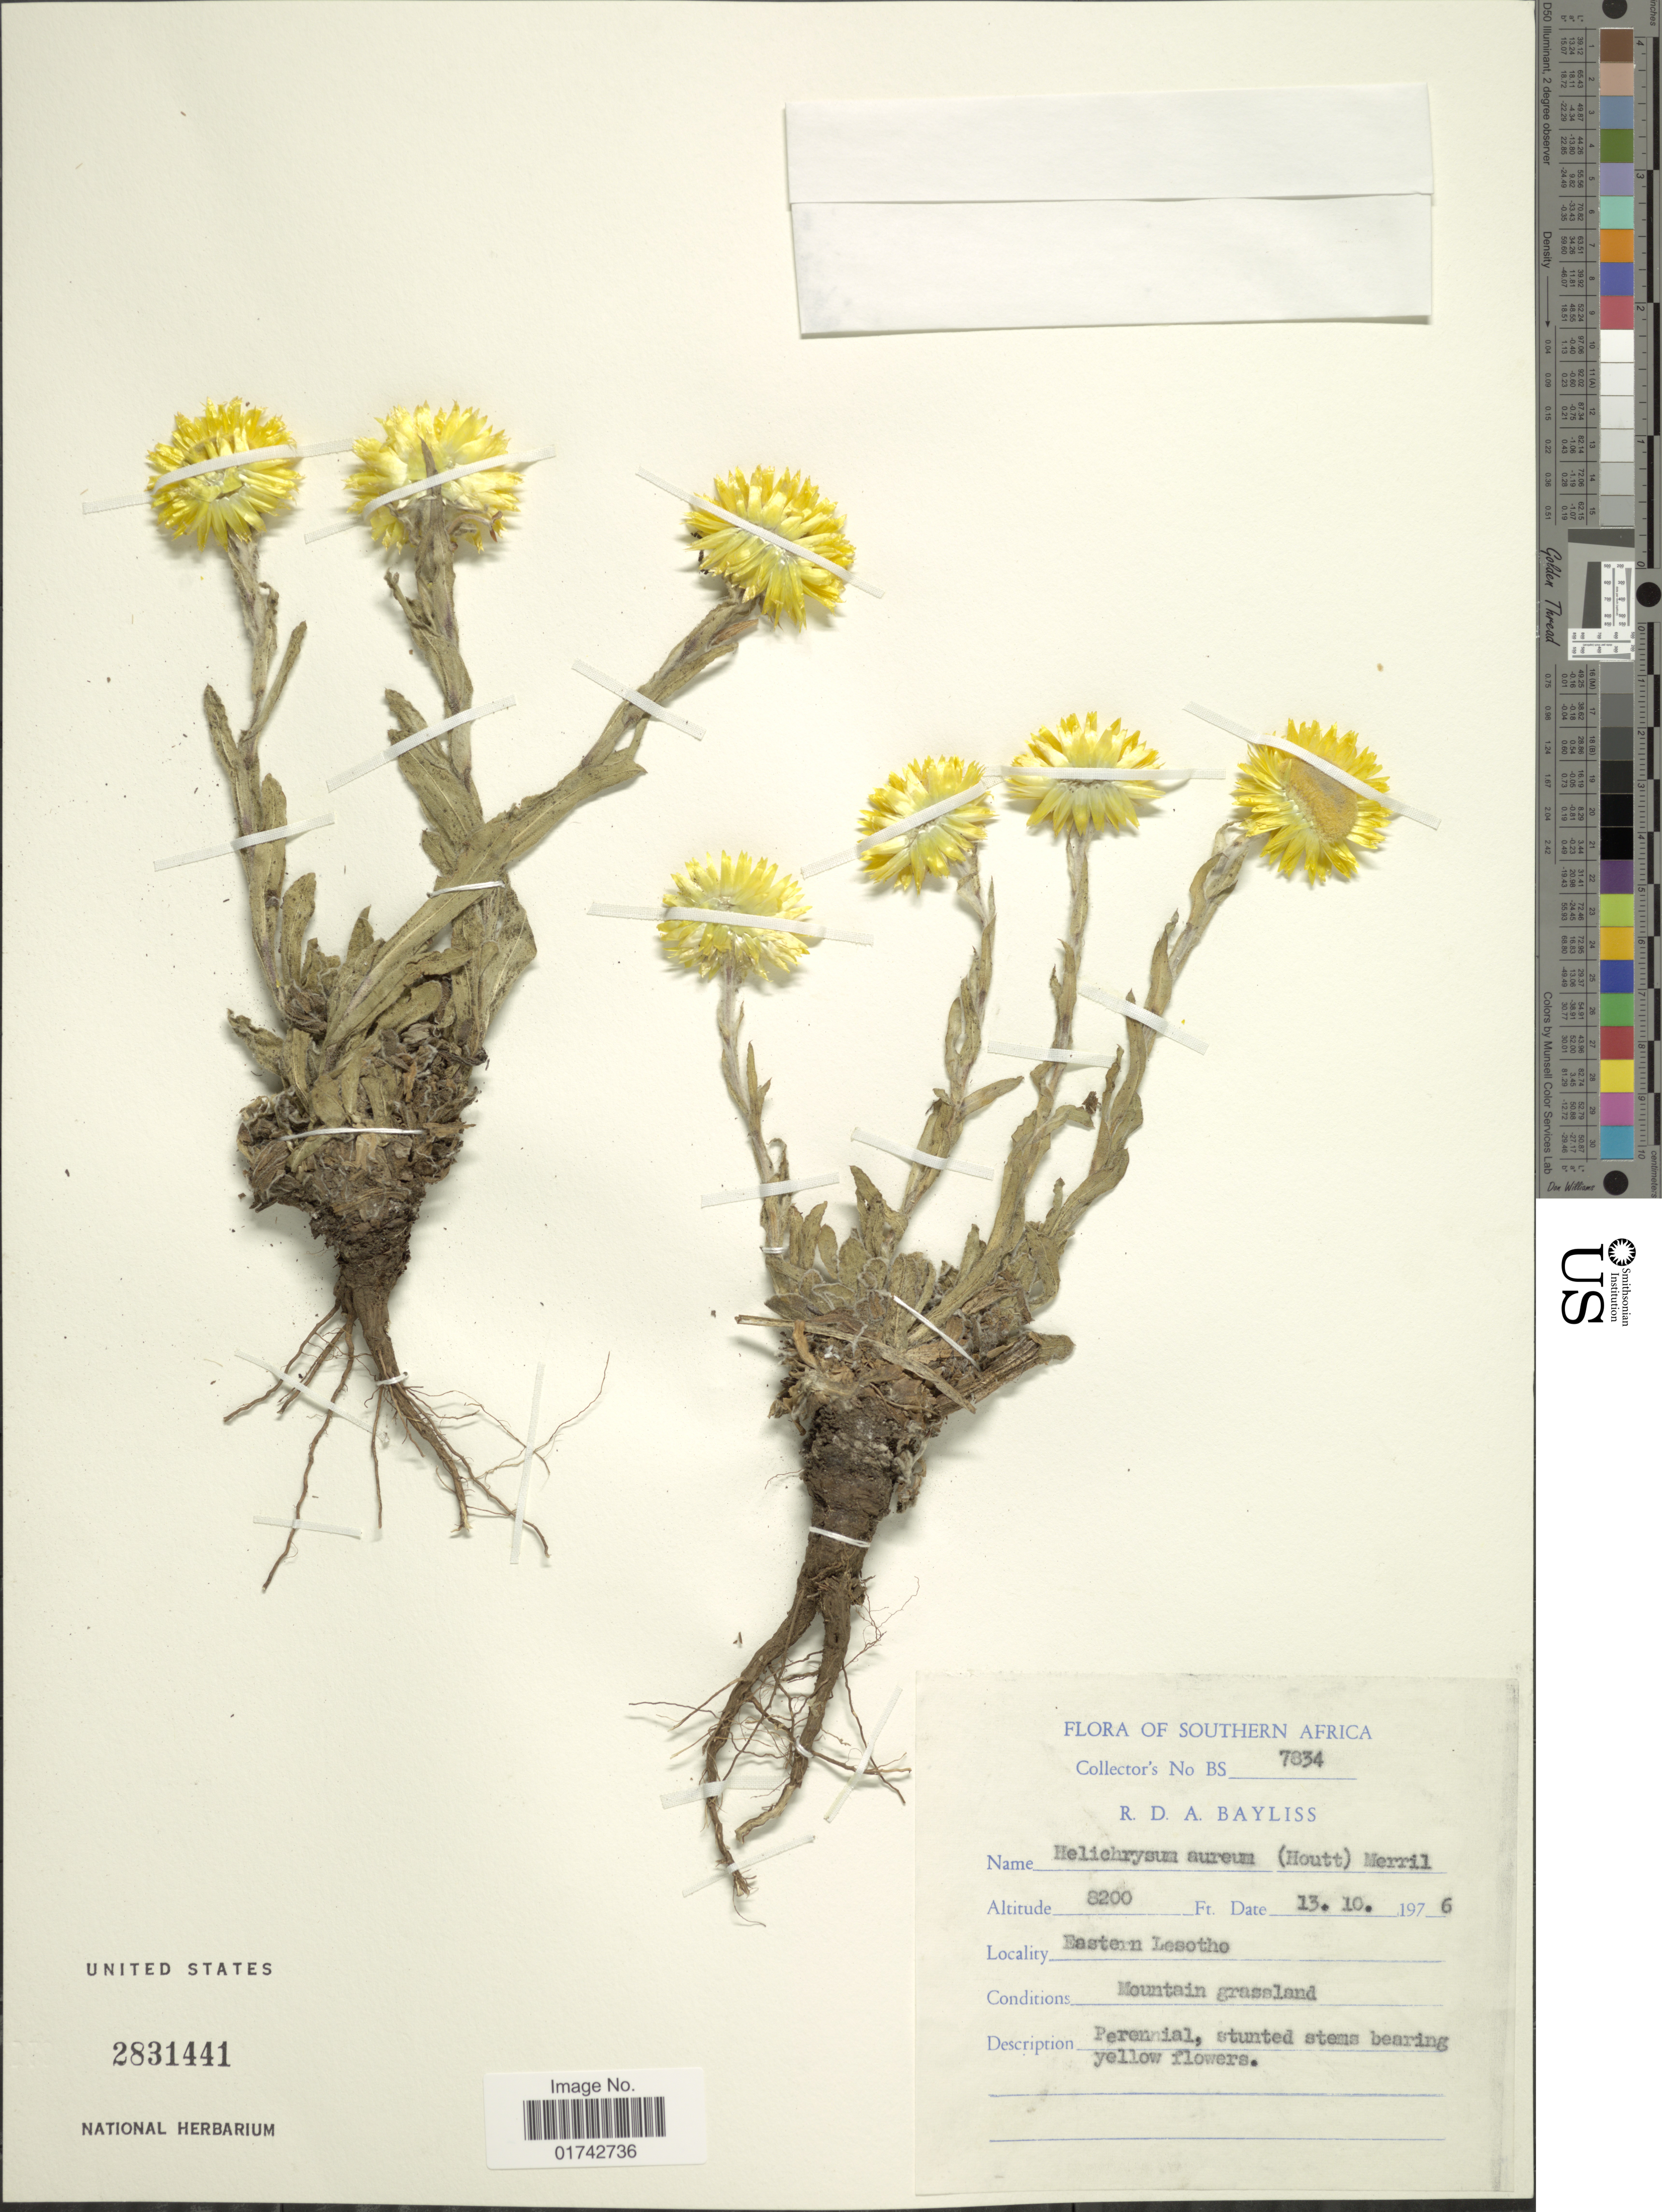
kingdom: Plantae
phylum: Tracheophyta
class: Magnoliopsida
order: Asterales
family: Asteraceae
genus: Helichrysum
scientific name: Helichrysum aureum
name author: (Houtt.) Merr.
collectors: R. Bayliss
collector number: BS 7834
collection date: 1976-10-13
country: Lesotho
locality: Eastern Lesotho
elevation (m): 2499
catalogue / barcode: US 2831441